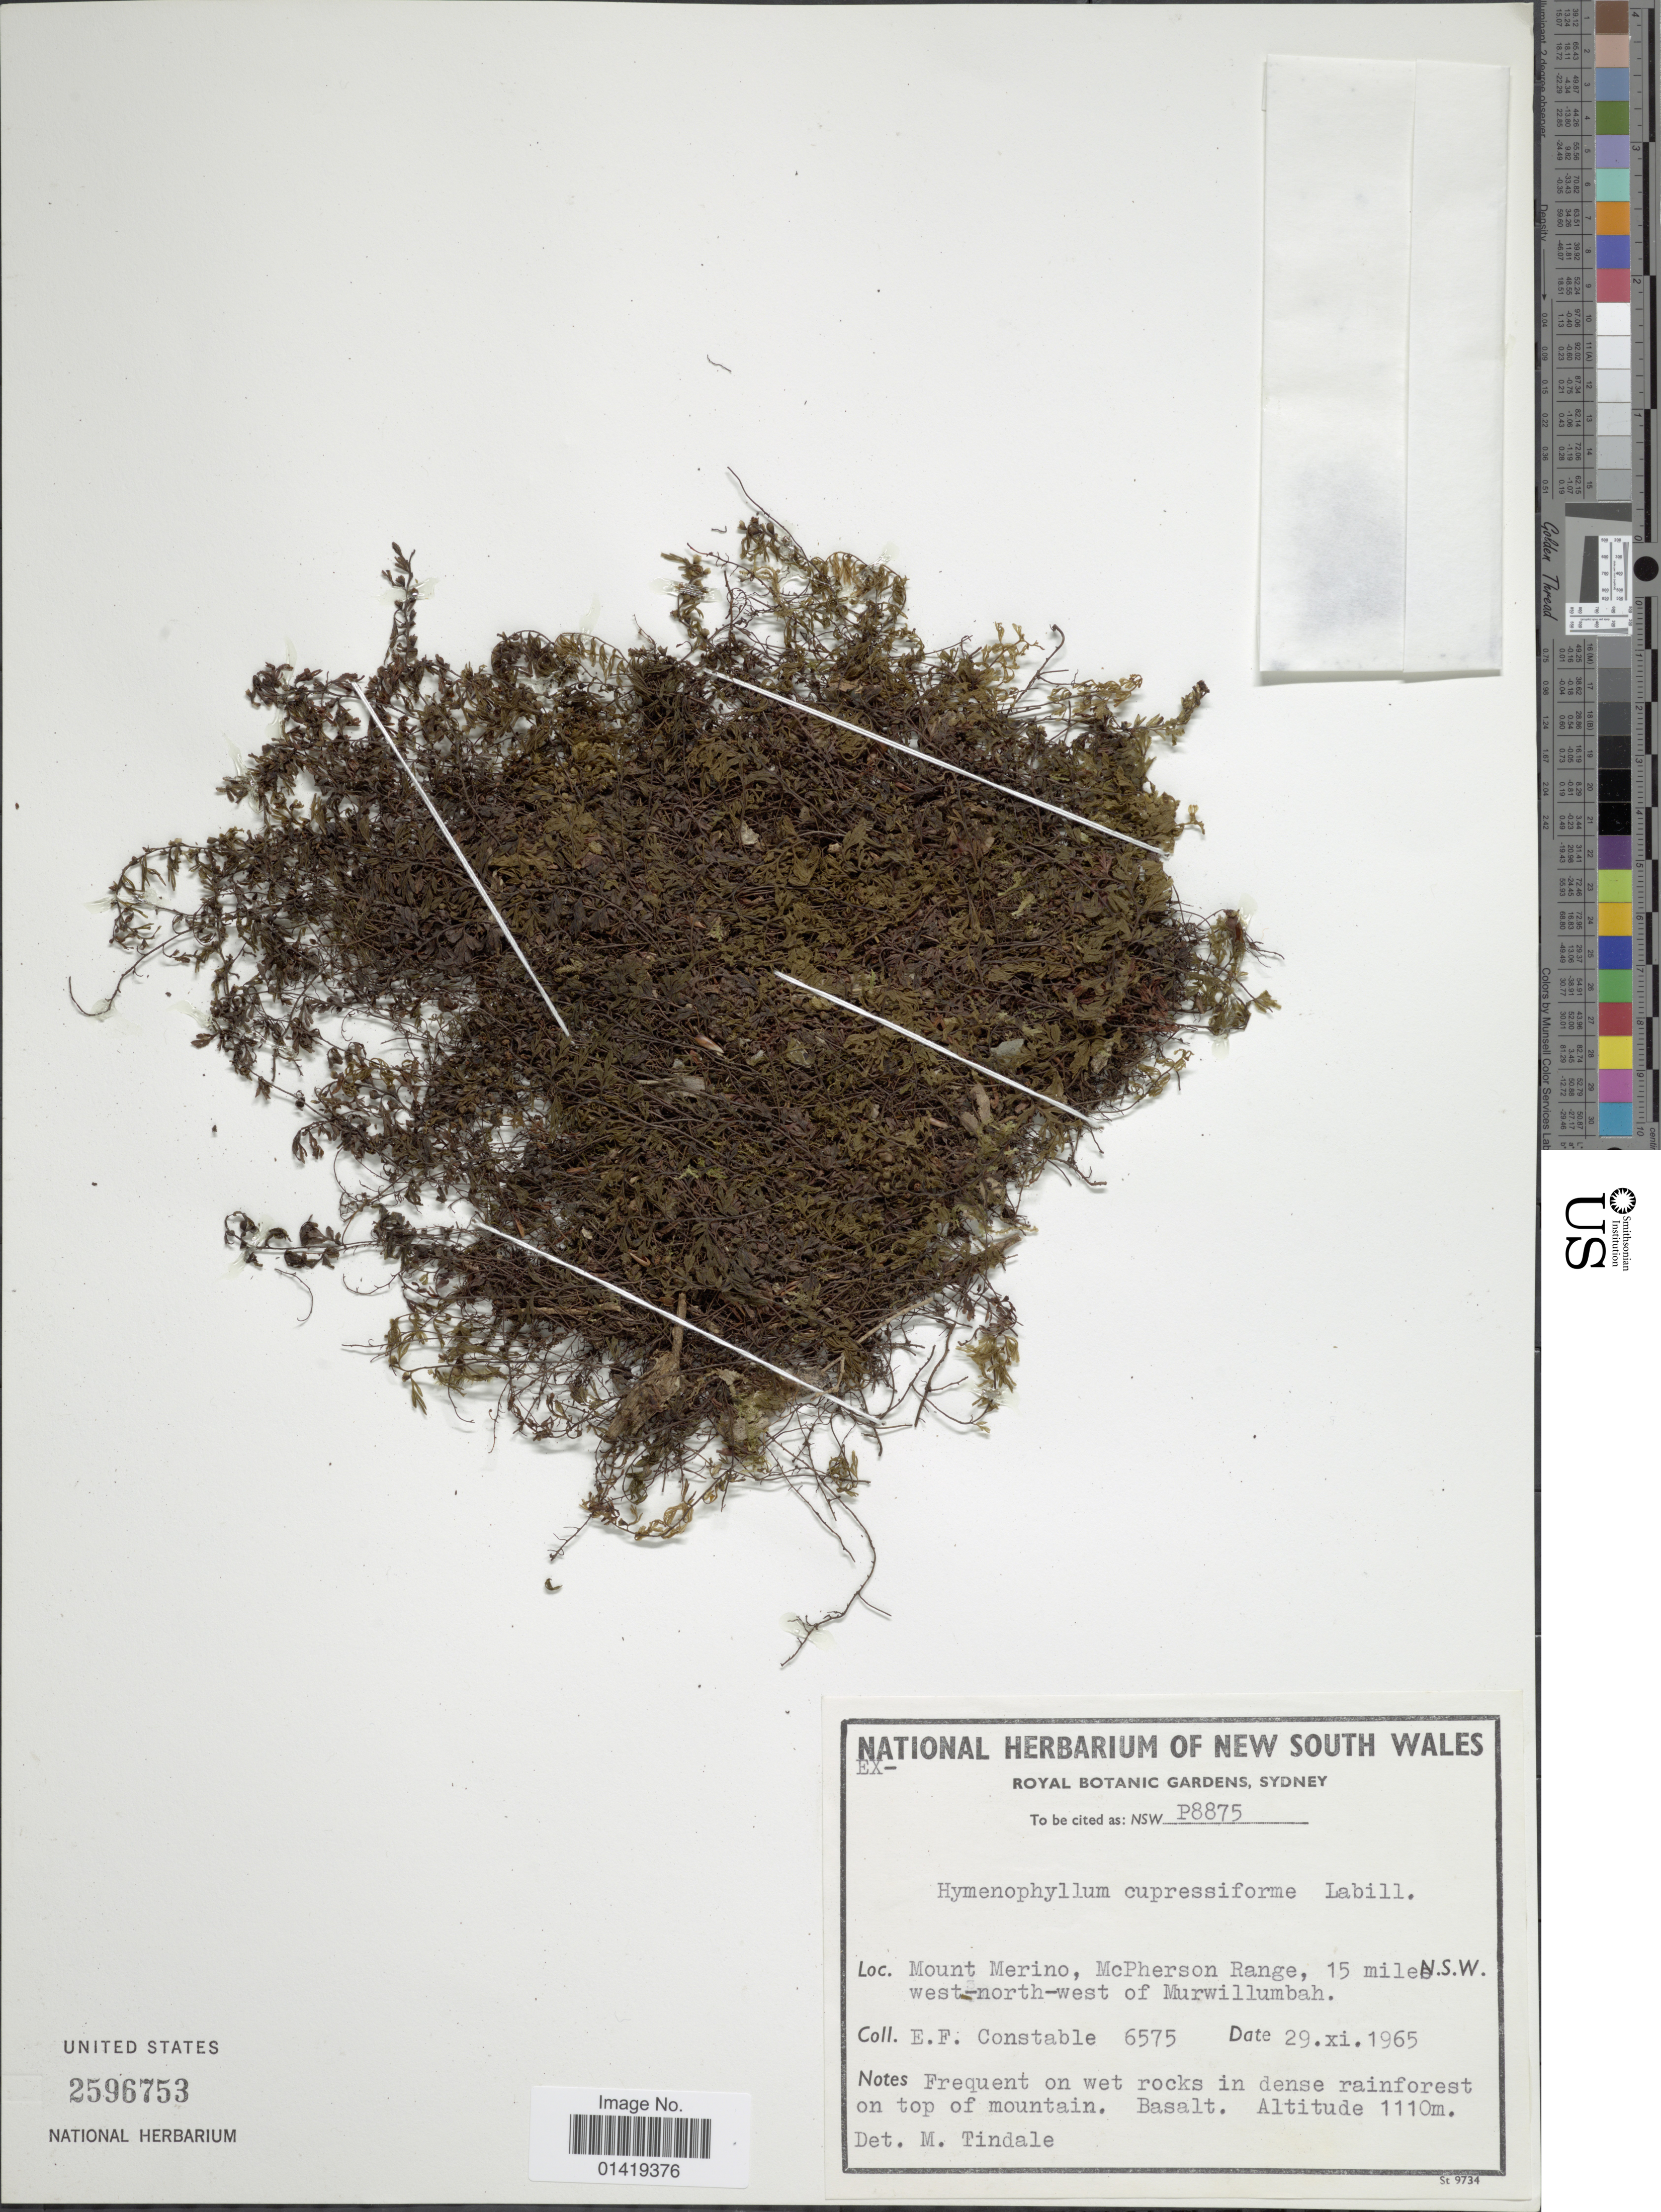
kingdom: Plantae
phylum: Tracheophyta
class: Polypodiopsida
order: Hymenophyllales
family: Hymenophyllaceae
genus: Hymenophyllum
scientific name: Hymenophyllum cupressiforme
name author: Labill.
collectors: E. F. Constable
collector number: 6575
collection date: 1965-11-29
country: Australia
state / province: New South Wales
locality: Mount Merino PcPherson Range 15 miles west north west of Murwillumbah NSW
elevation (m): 1110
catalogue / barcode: US 2596753